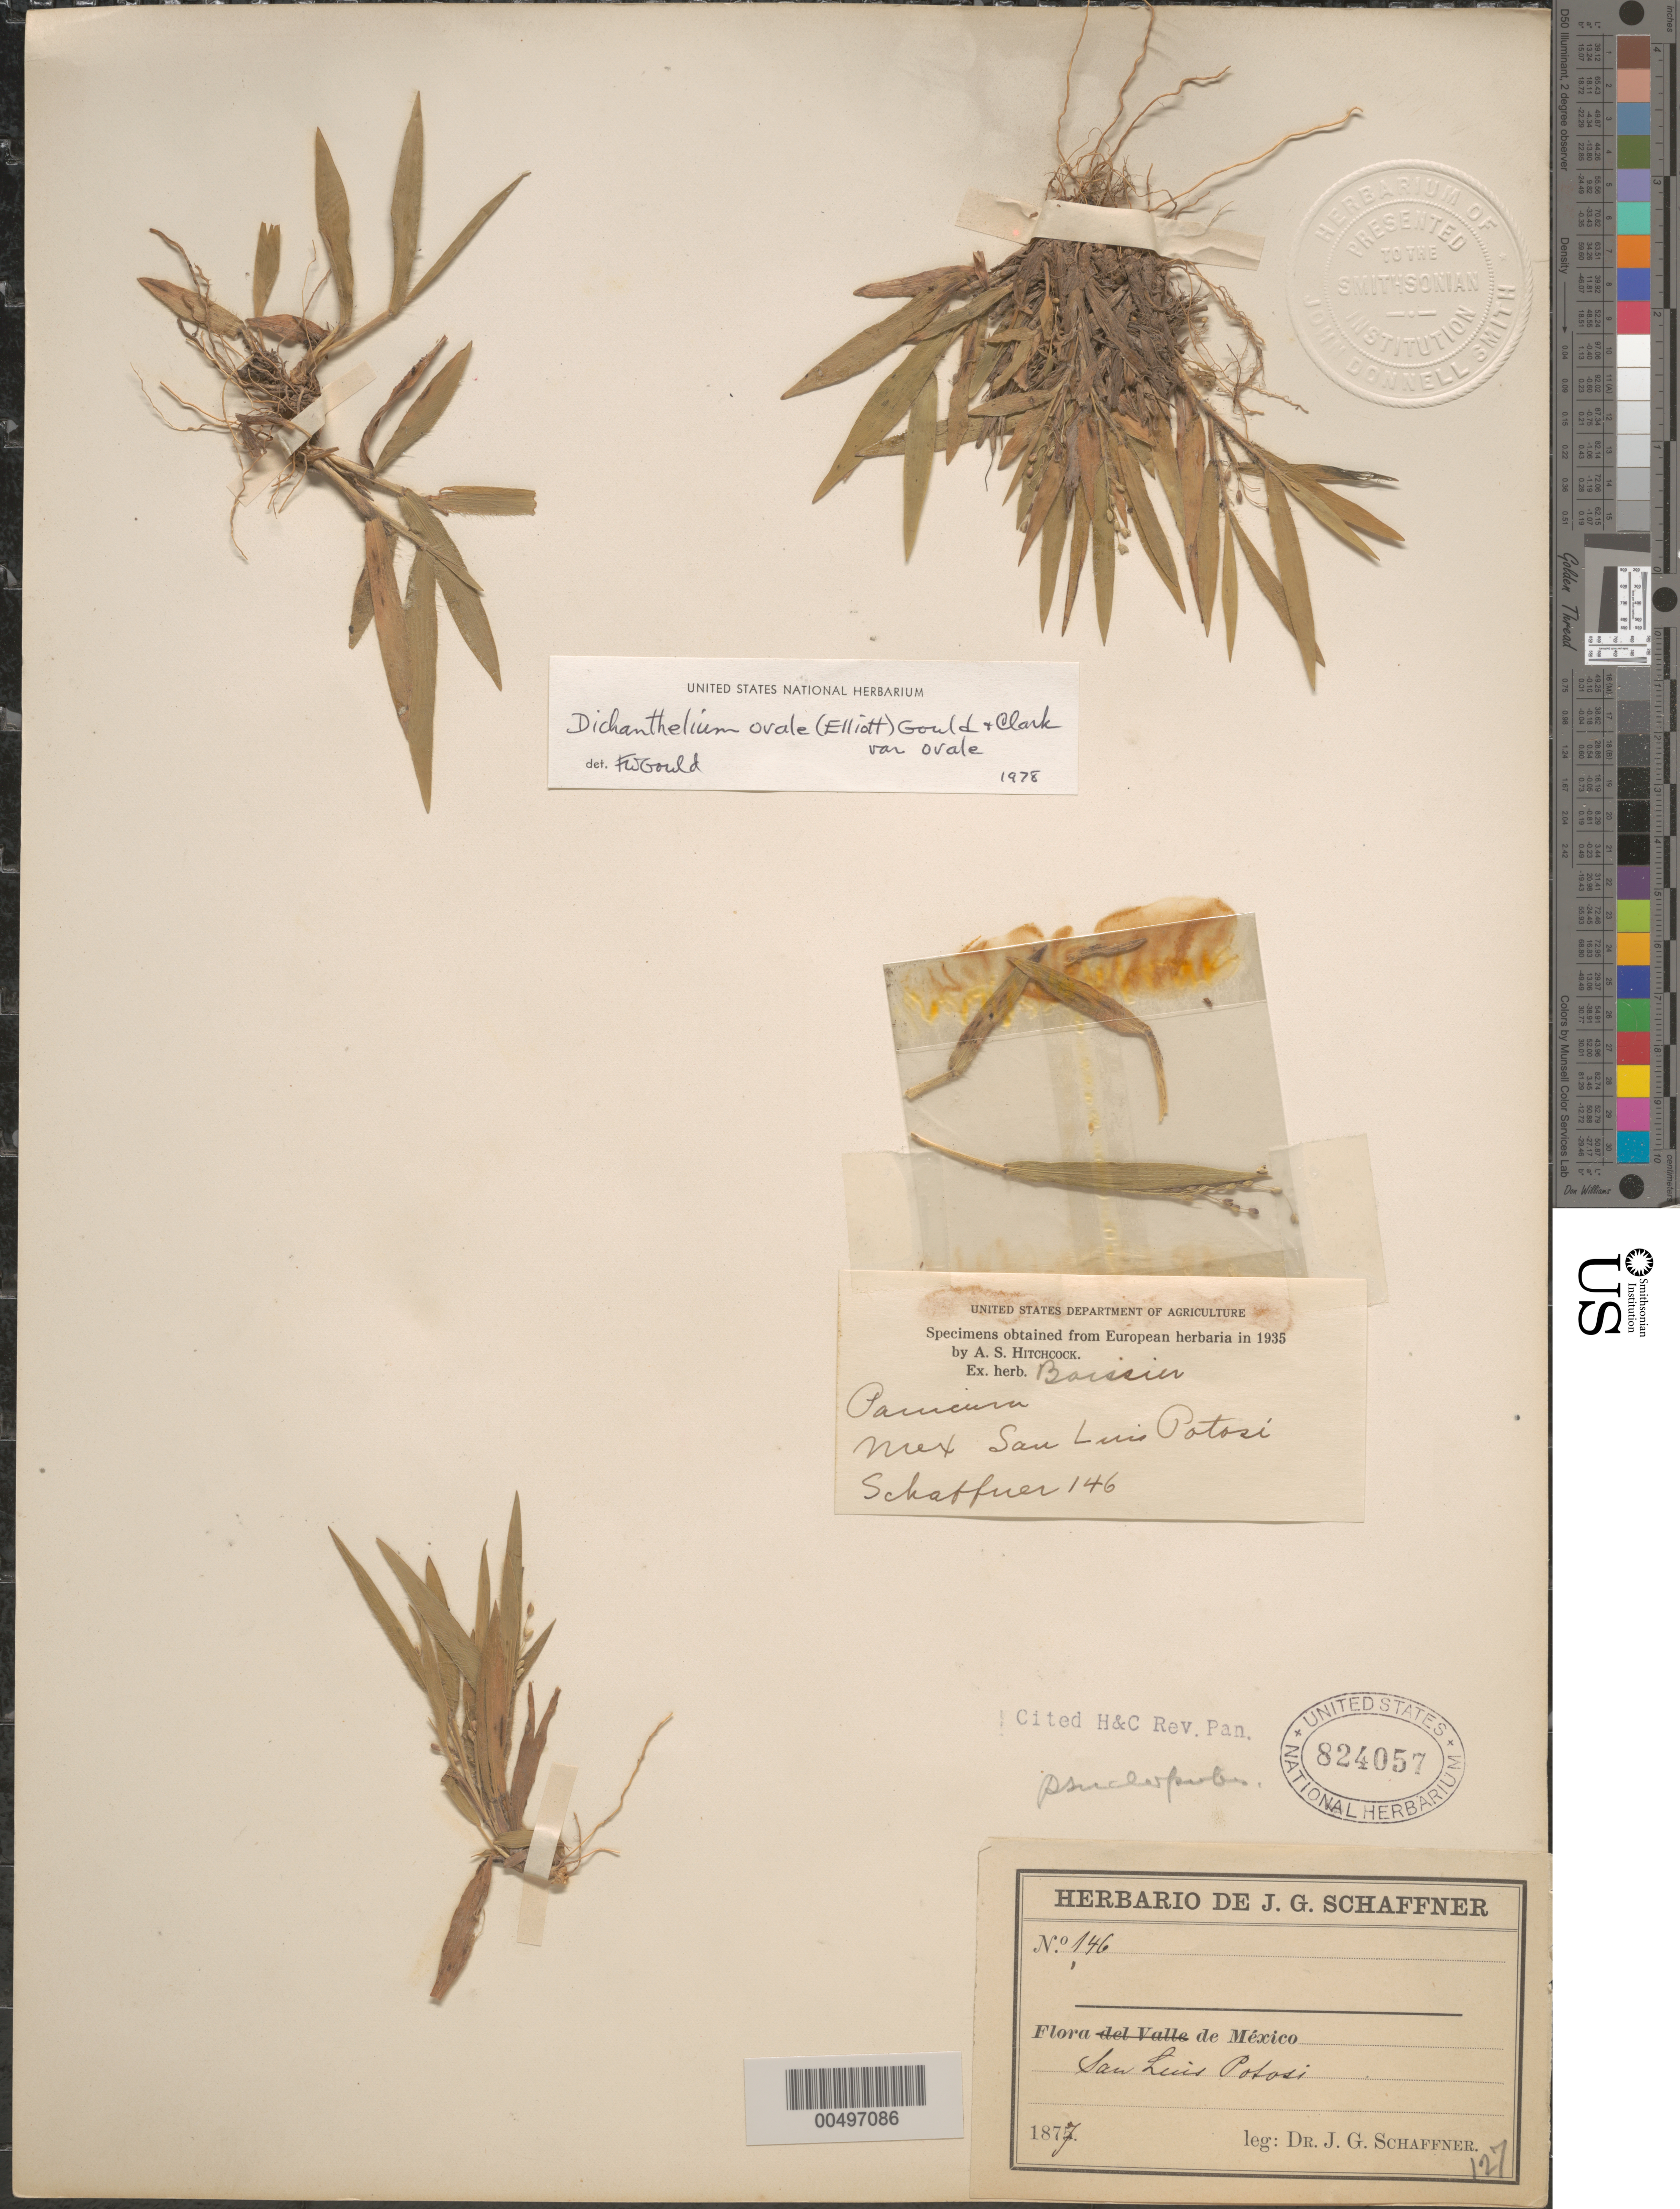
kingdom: Plantae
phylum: Tracheophyta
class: Liliopsida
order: Poales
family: Poaceae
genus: Dichanthelium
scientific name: Dichanthelium ovale var. ovale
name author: (Elliott) Gould & C.A. Clark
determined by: Gould, F. W.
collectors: J. G. Schaffner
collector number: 146/127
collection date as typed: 1877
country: Mexico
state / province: San Luis Potosi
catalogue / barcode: US 824057